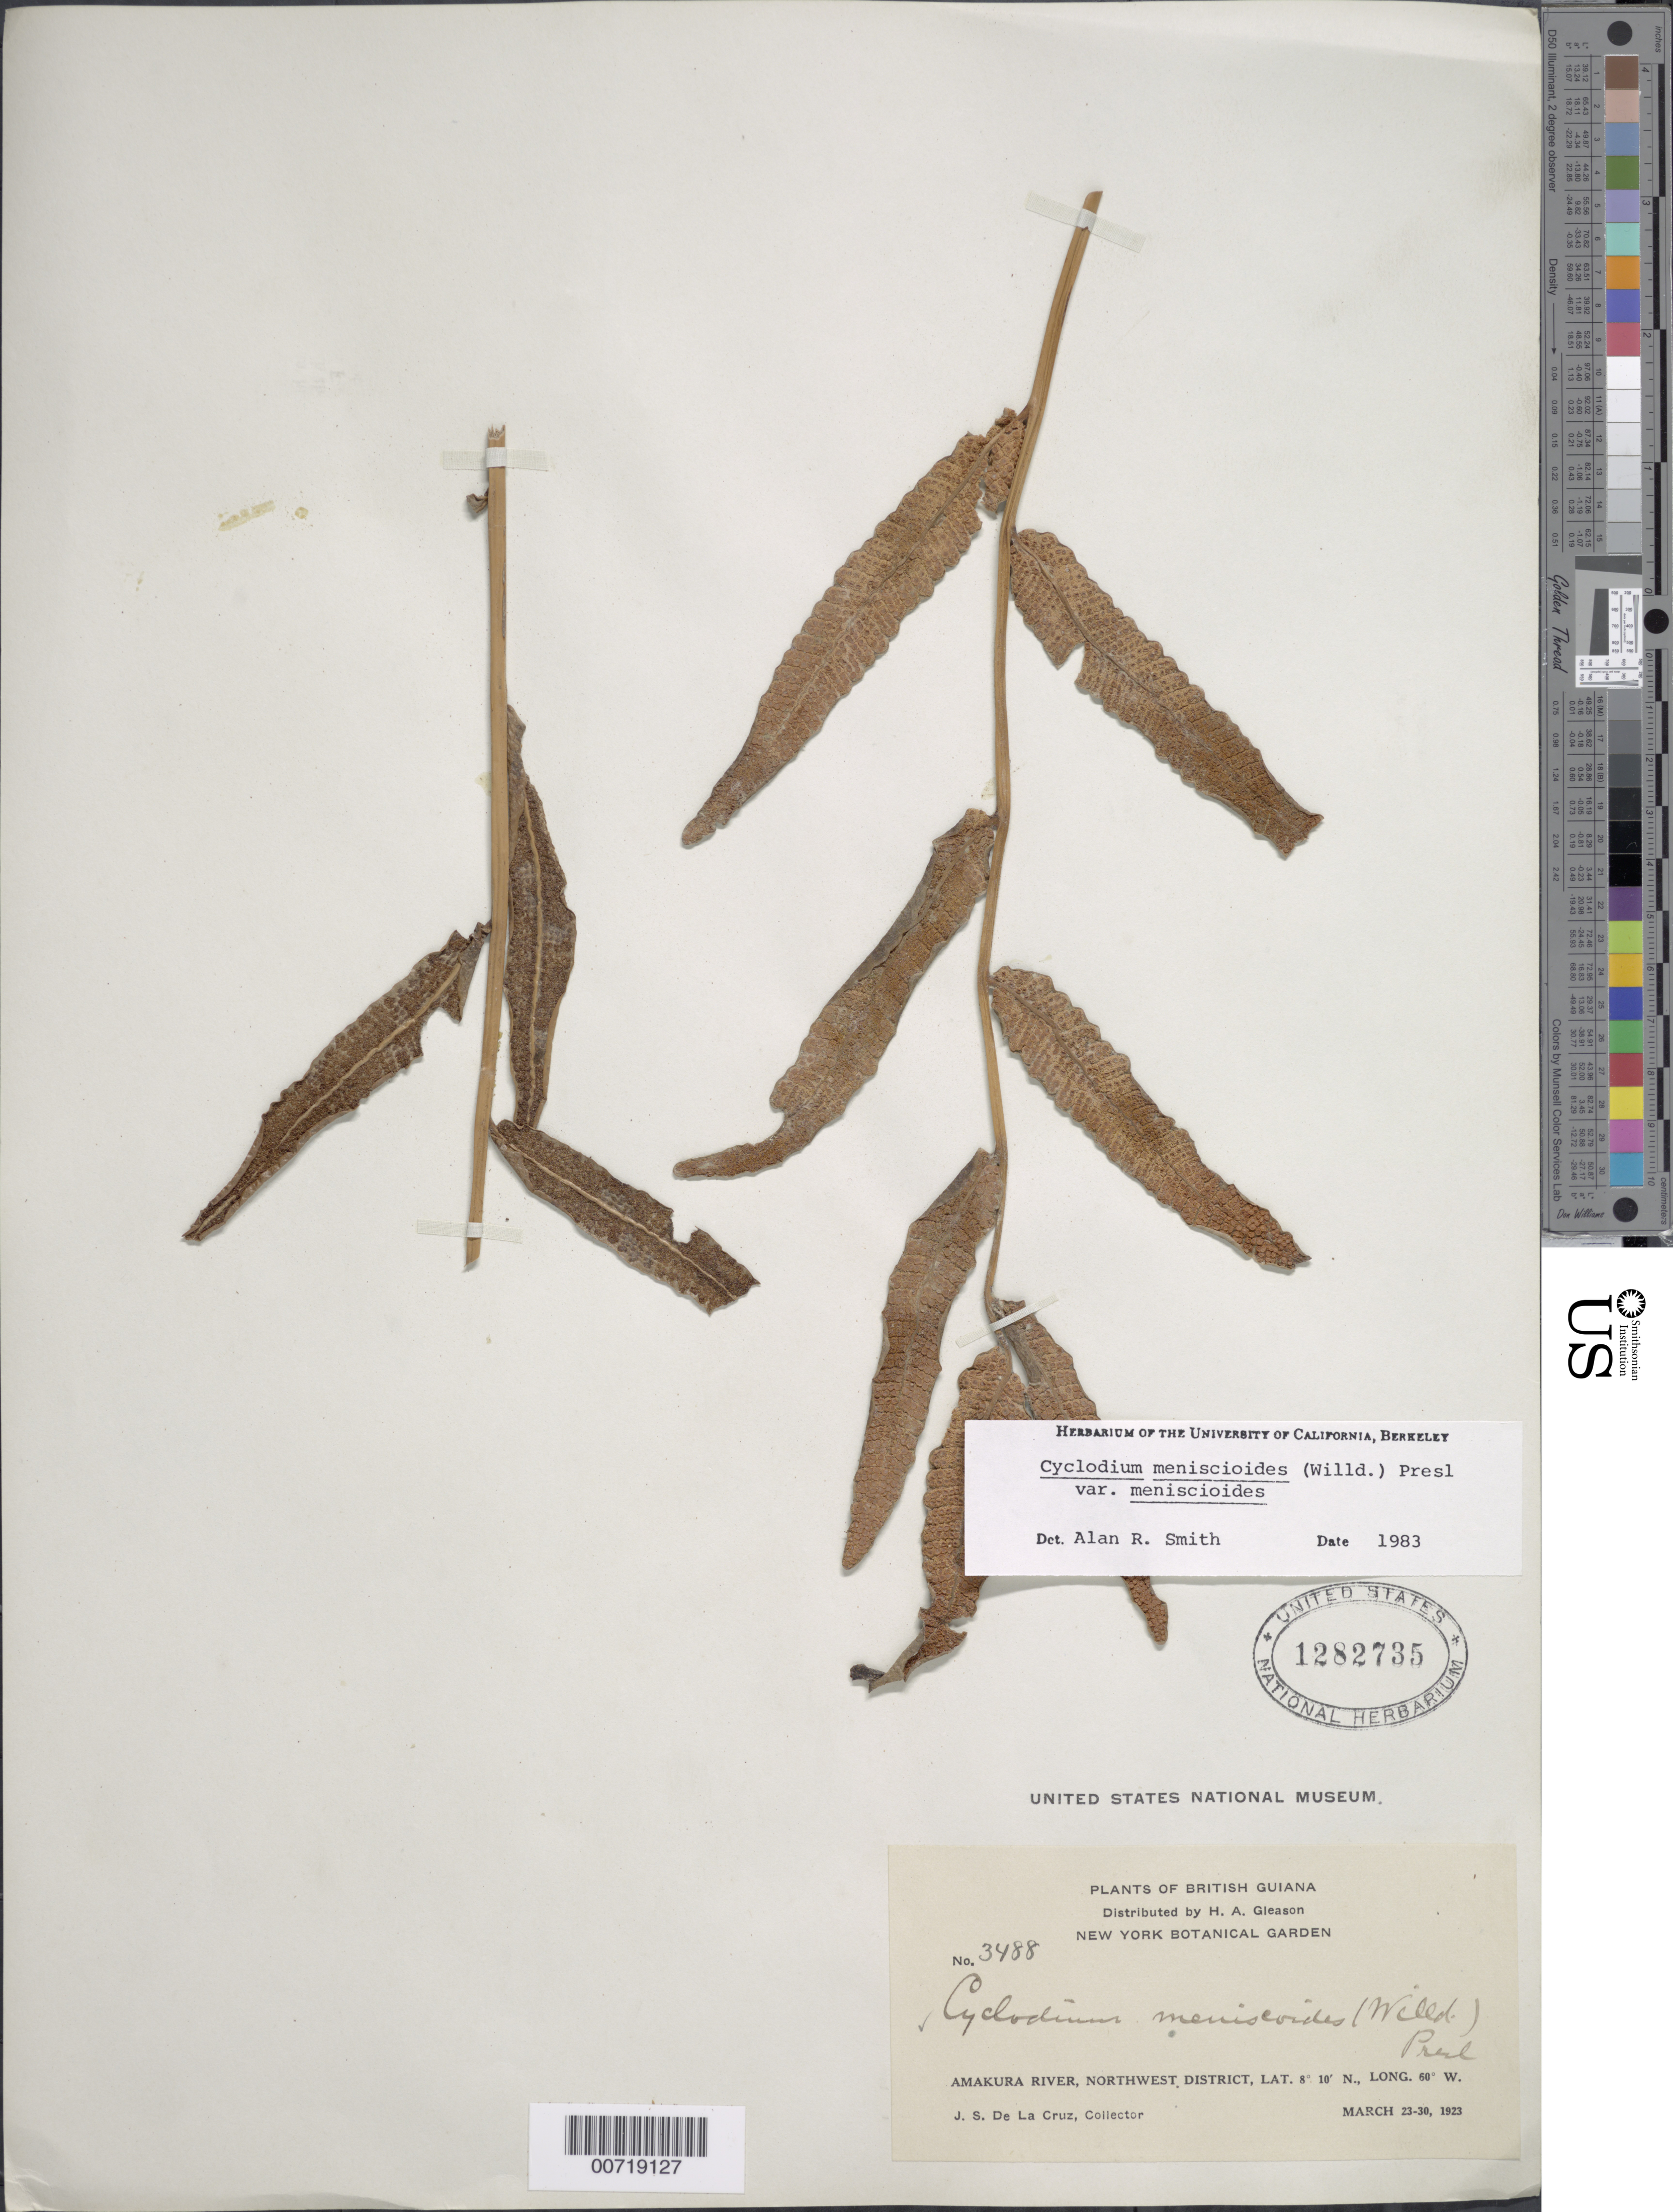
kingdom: Plantae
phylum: Tracheophyta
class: Polypodiopsida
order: Polypodiales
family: Dryopteridaceae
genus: Cyclodium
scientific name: Cyclodium meniscioides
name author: (Willd.) C. Presl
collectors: J. S. de la Cruz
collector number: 3488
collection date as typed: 23-Mar-23 to 30-Mar-23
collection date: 1923-03-23/1923-03-30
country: Guyana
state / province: Barima-Waini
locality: Amakura R., NW District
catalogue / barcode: US 1282735